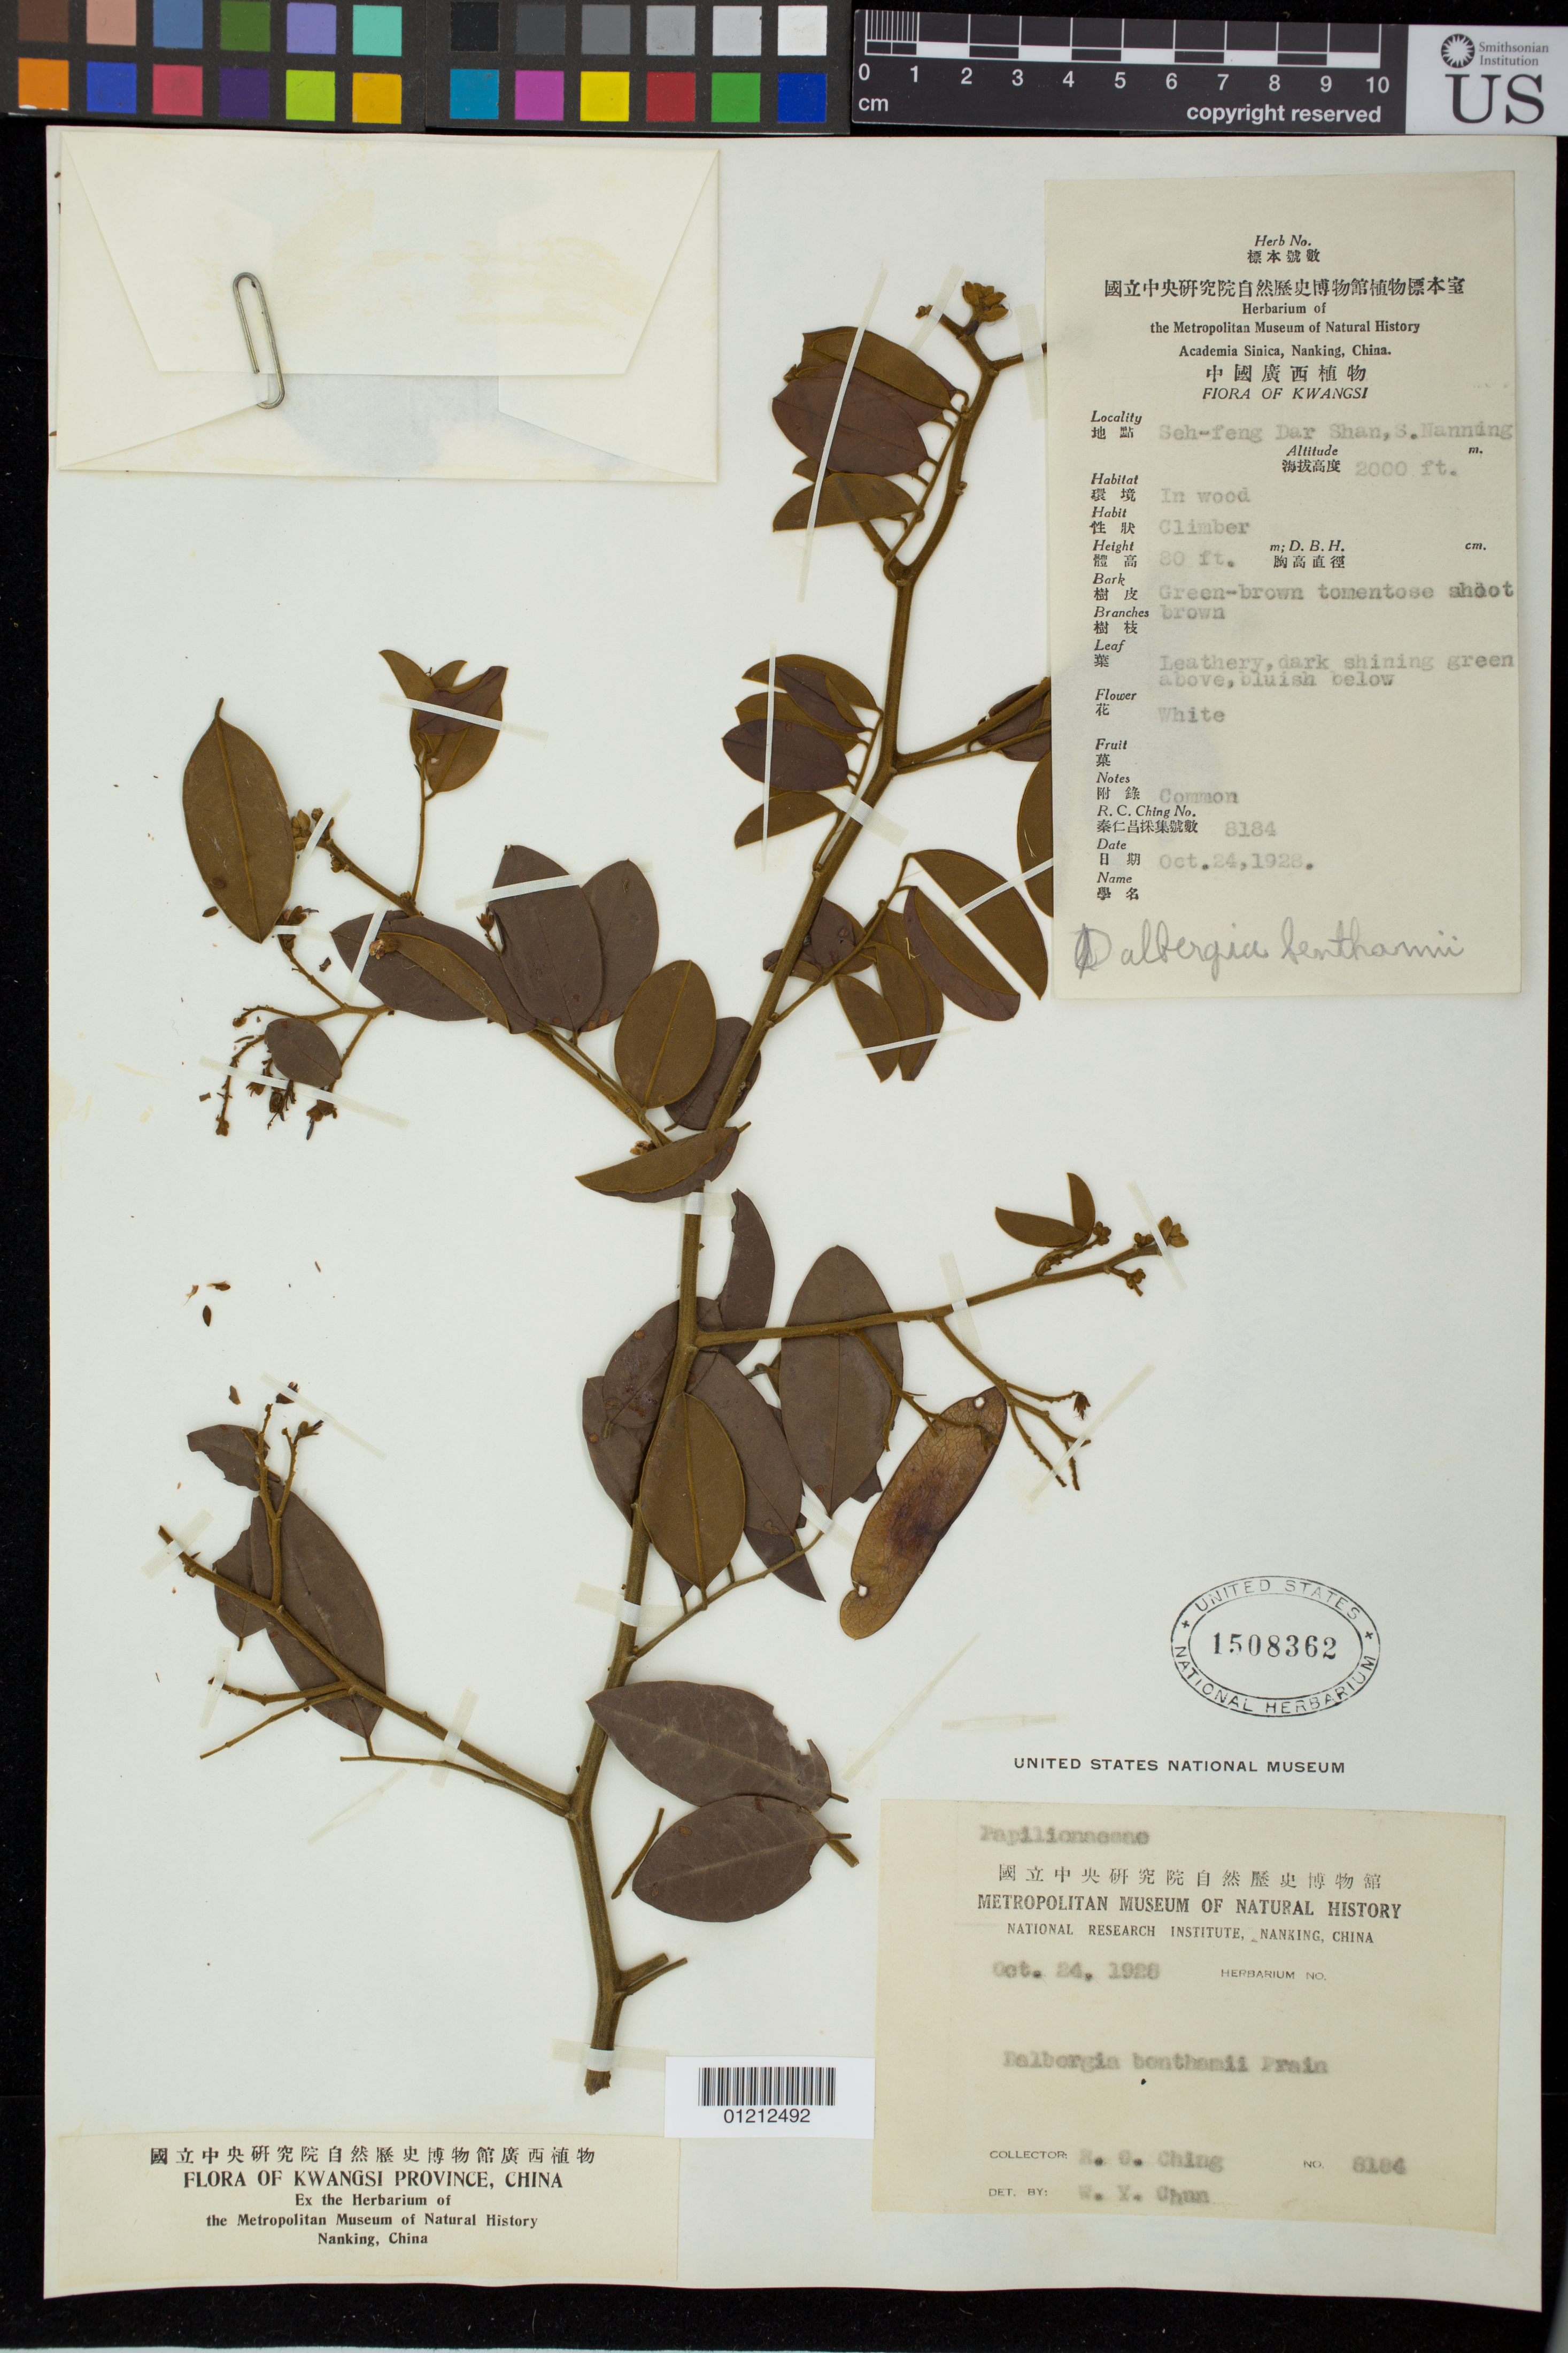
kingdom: Plantae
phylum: Tracheophyta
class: Magnoliopsida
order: Fabales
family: Fabaceae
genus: Dalbergia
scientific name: Dalbergia benthamii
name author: Prain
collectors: R. C. Ching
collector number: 8184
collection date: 1928-10-24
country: China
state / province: Guangxi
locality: She-feng Dar Shan, S. Nanning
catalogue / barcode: US 1508362